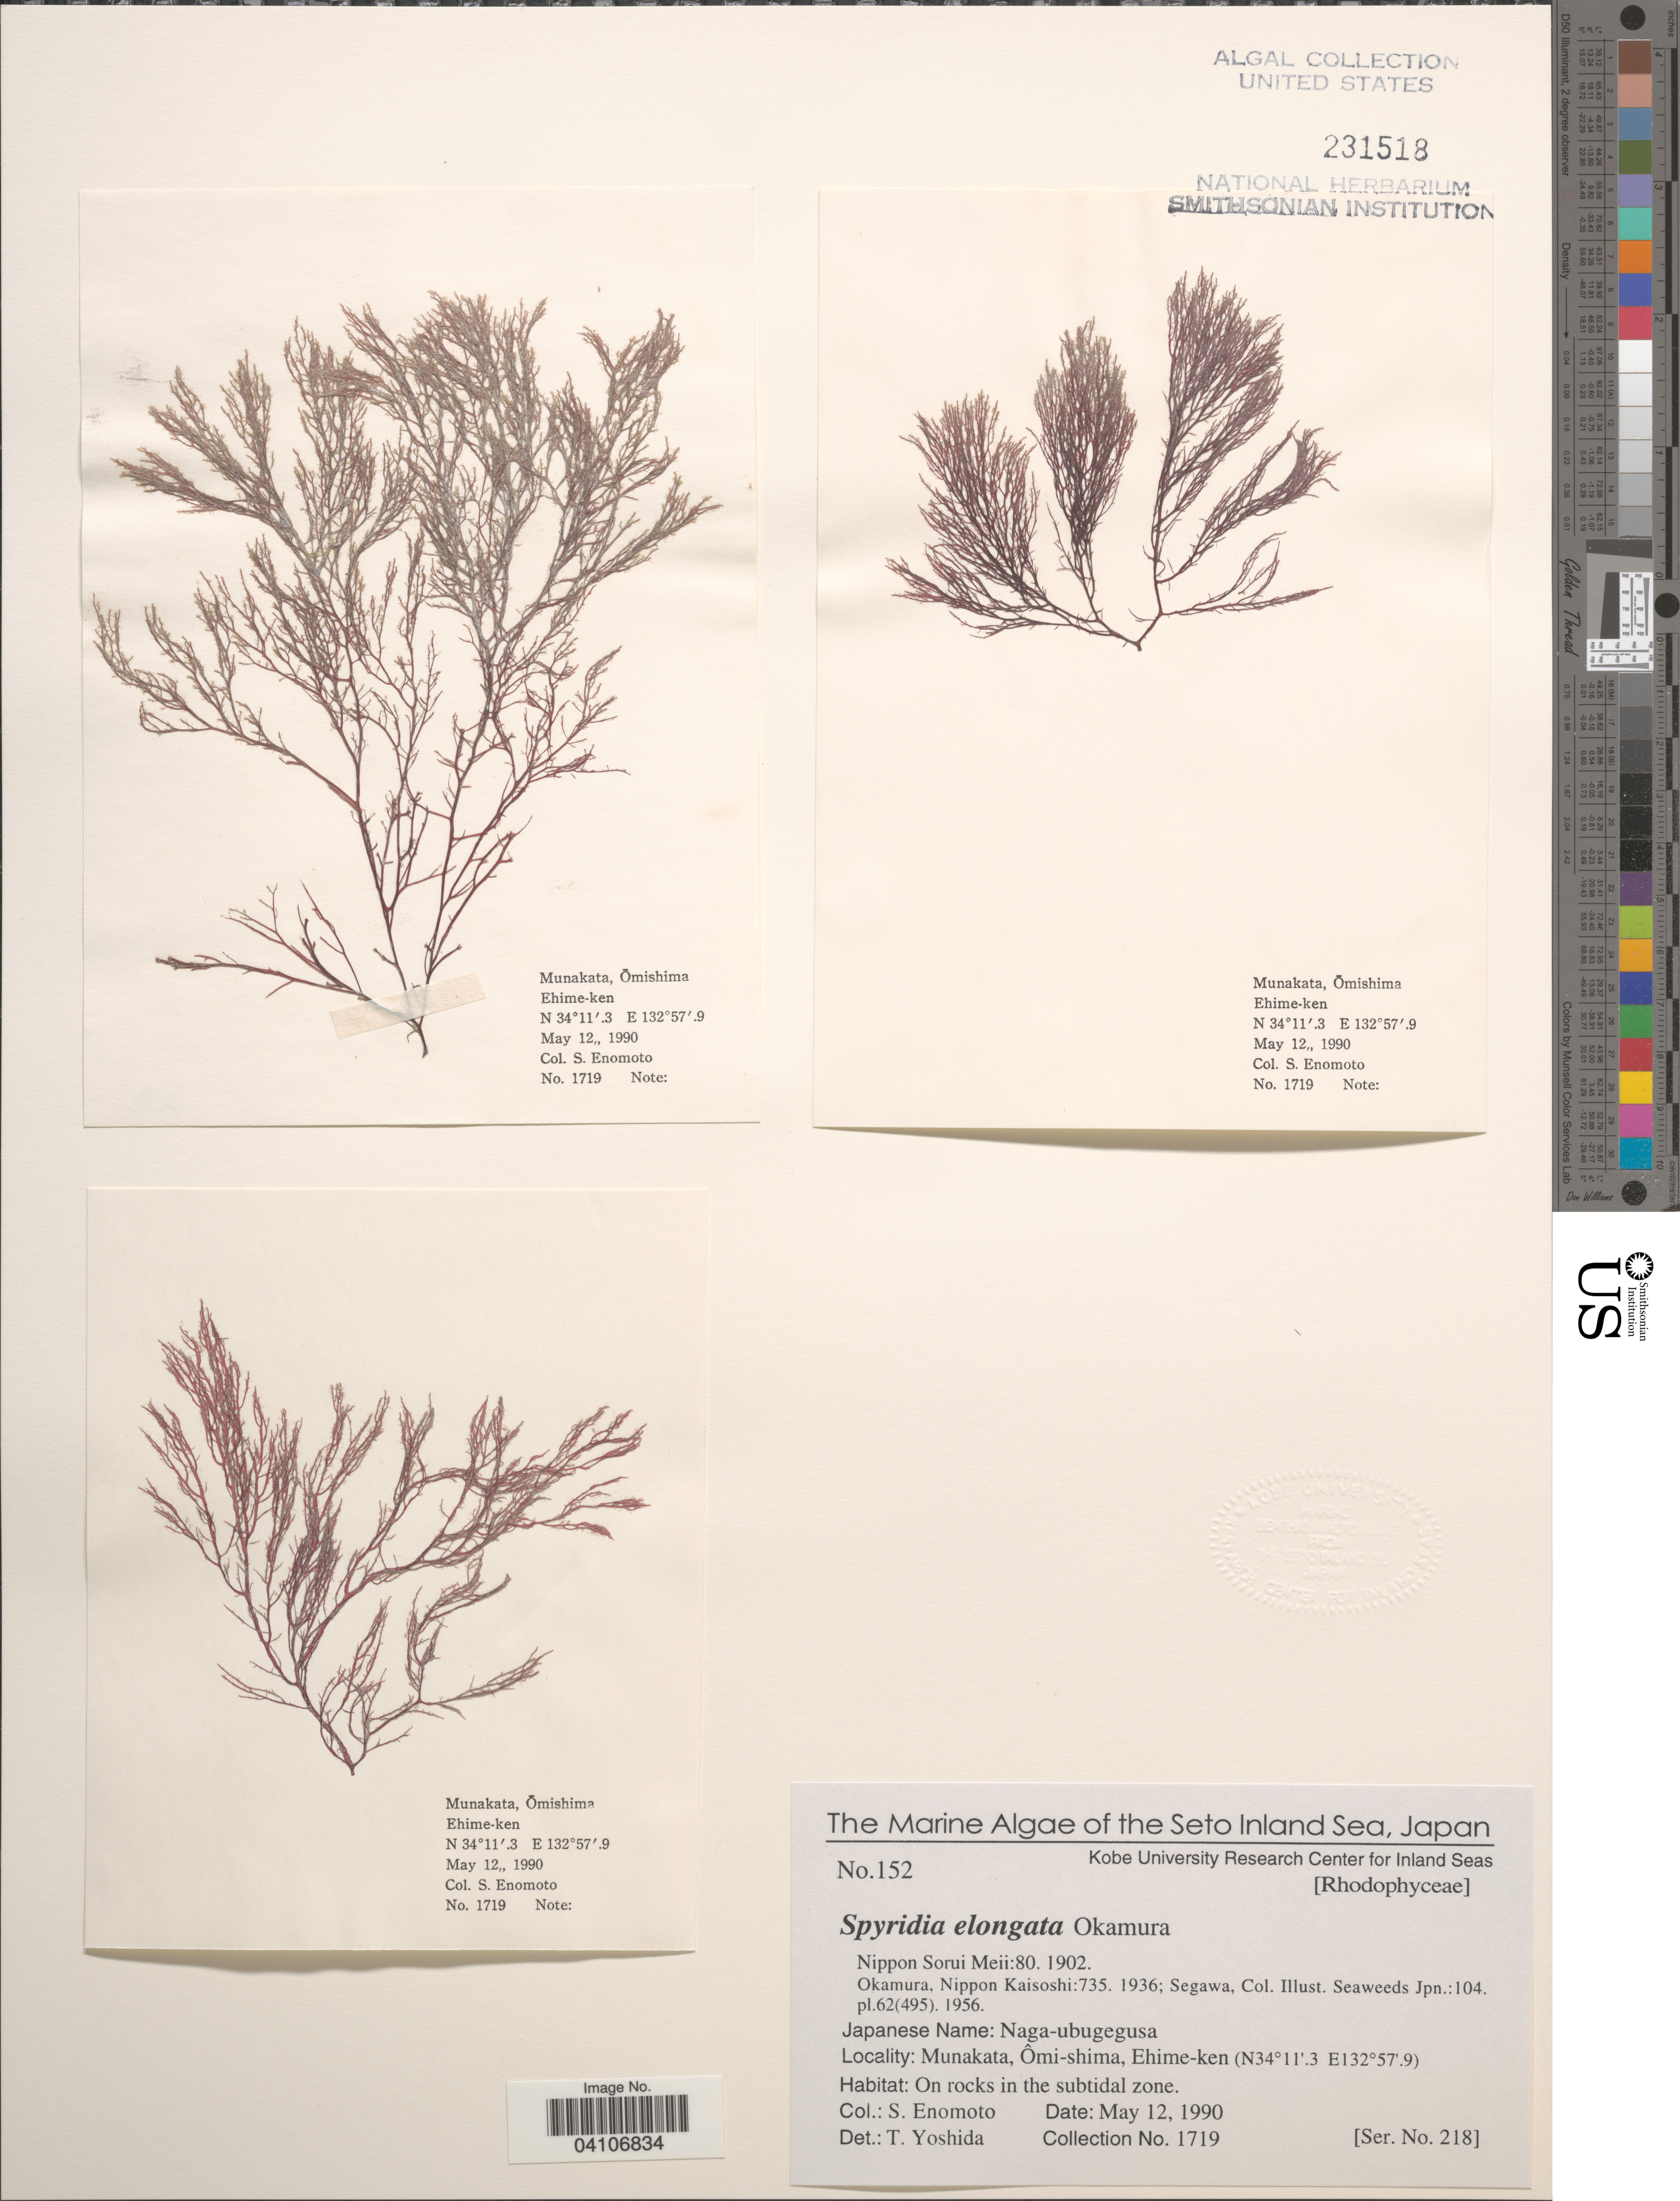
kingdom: Plantae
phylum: Rhodophyta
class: Florideophyceae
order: Ceramiales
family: Spyridiaceae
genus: Spyridia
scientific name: Spyridia elongata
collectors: S. Enomoto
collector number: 1719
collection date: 1990-05-12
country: Japan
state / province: Ehime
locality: The Seto Inland Sea. Munakata, Ômi-shima, Ehime-ken. On rocks in the subtidal zone.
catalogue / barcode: US 231518